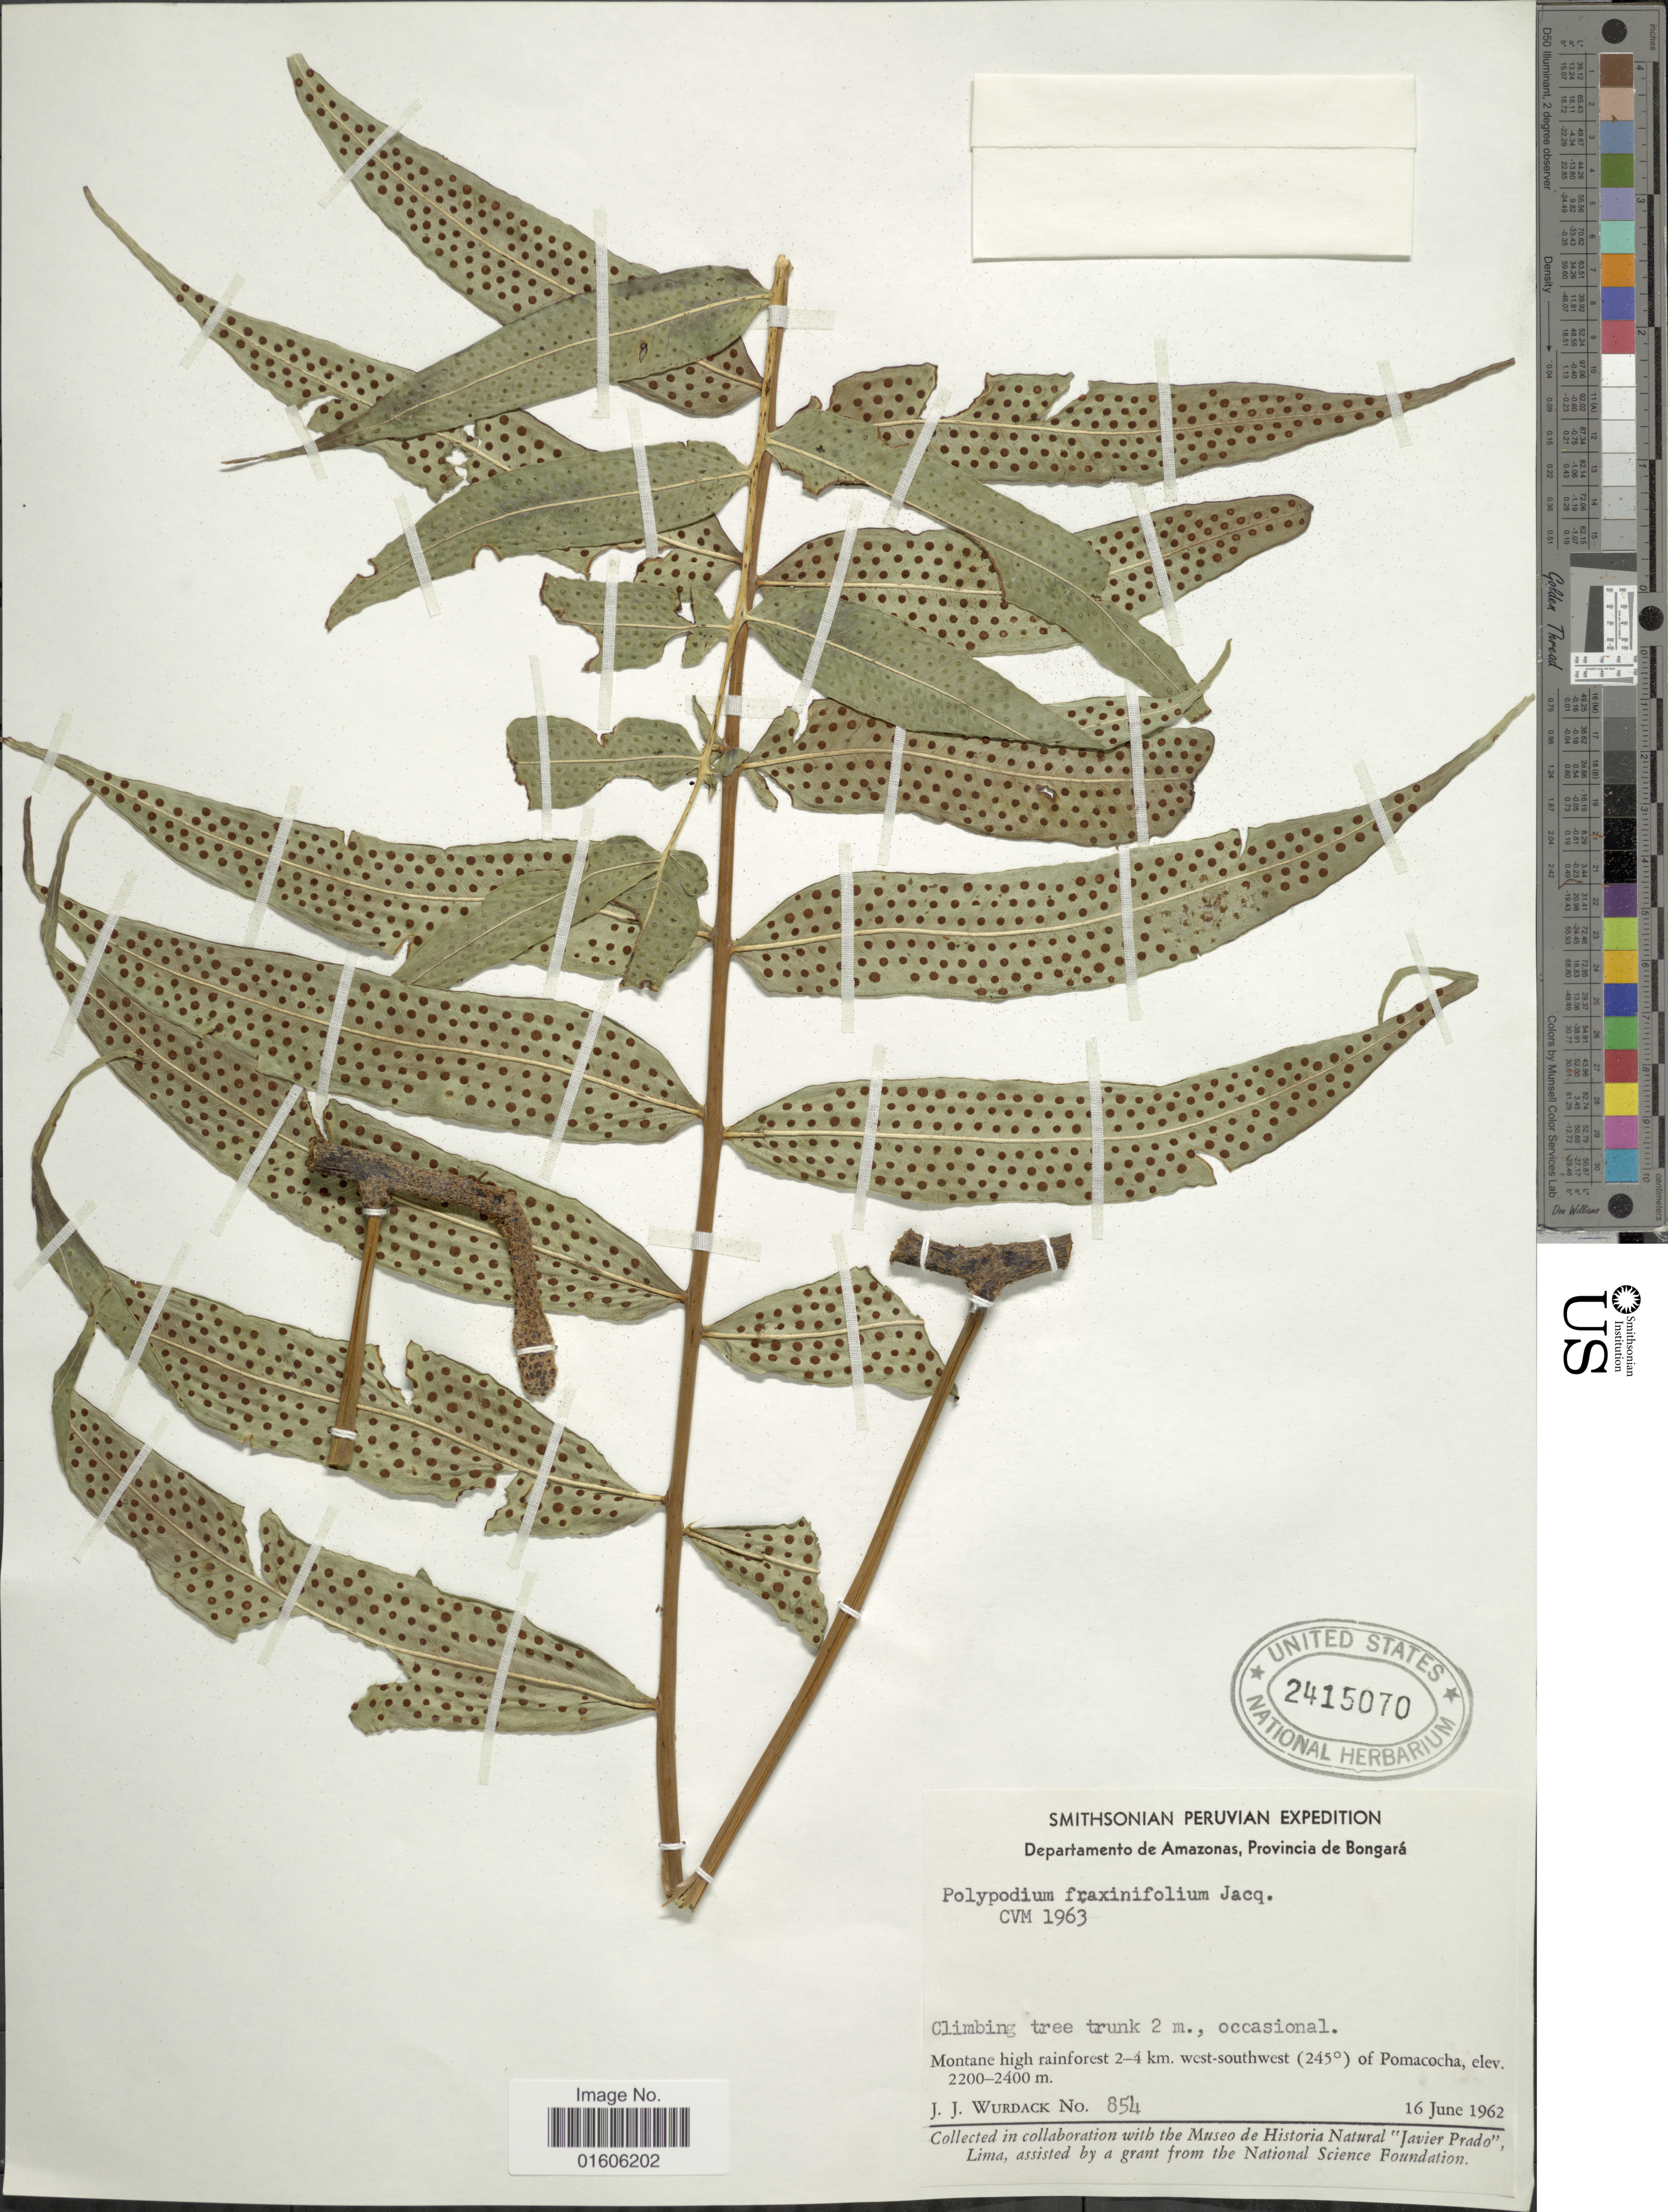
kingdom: Plantae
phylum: Tracheophyta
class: Polypodiopsida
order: Polypodiales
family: Polypodiaceae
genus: Serpocaulon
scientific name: Serpocaulon fraxinifolium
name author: (Jacq.) A.R. Sm.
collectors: J. J. Wurdack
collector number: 854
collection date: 1962-06-16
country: Peru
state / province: Amazonas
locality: Departamento de Amazonas, Provincia de Bongará. Montane high rainforest 2-4 km. west-southwest (245°) of Pomacocha.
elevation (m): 2200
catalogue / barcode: US 2415070